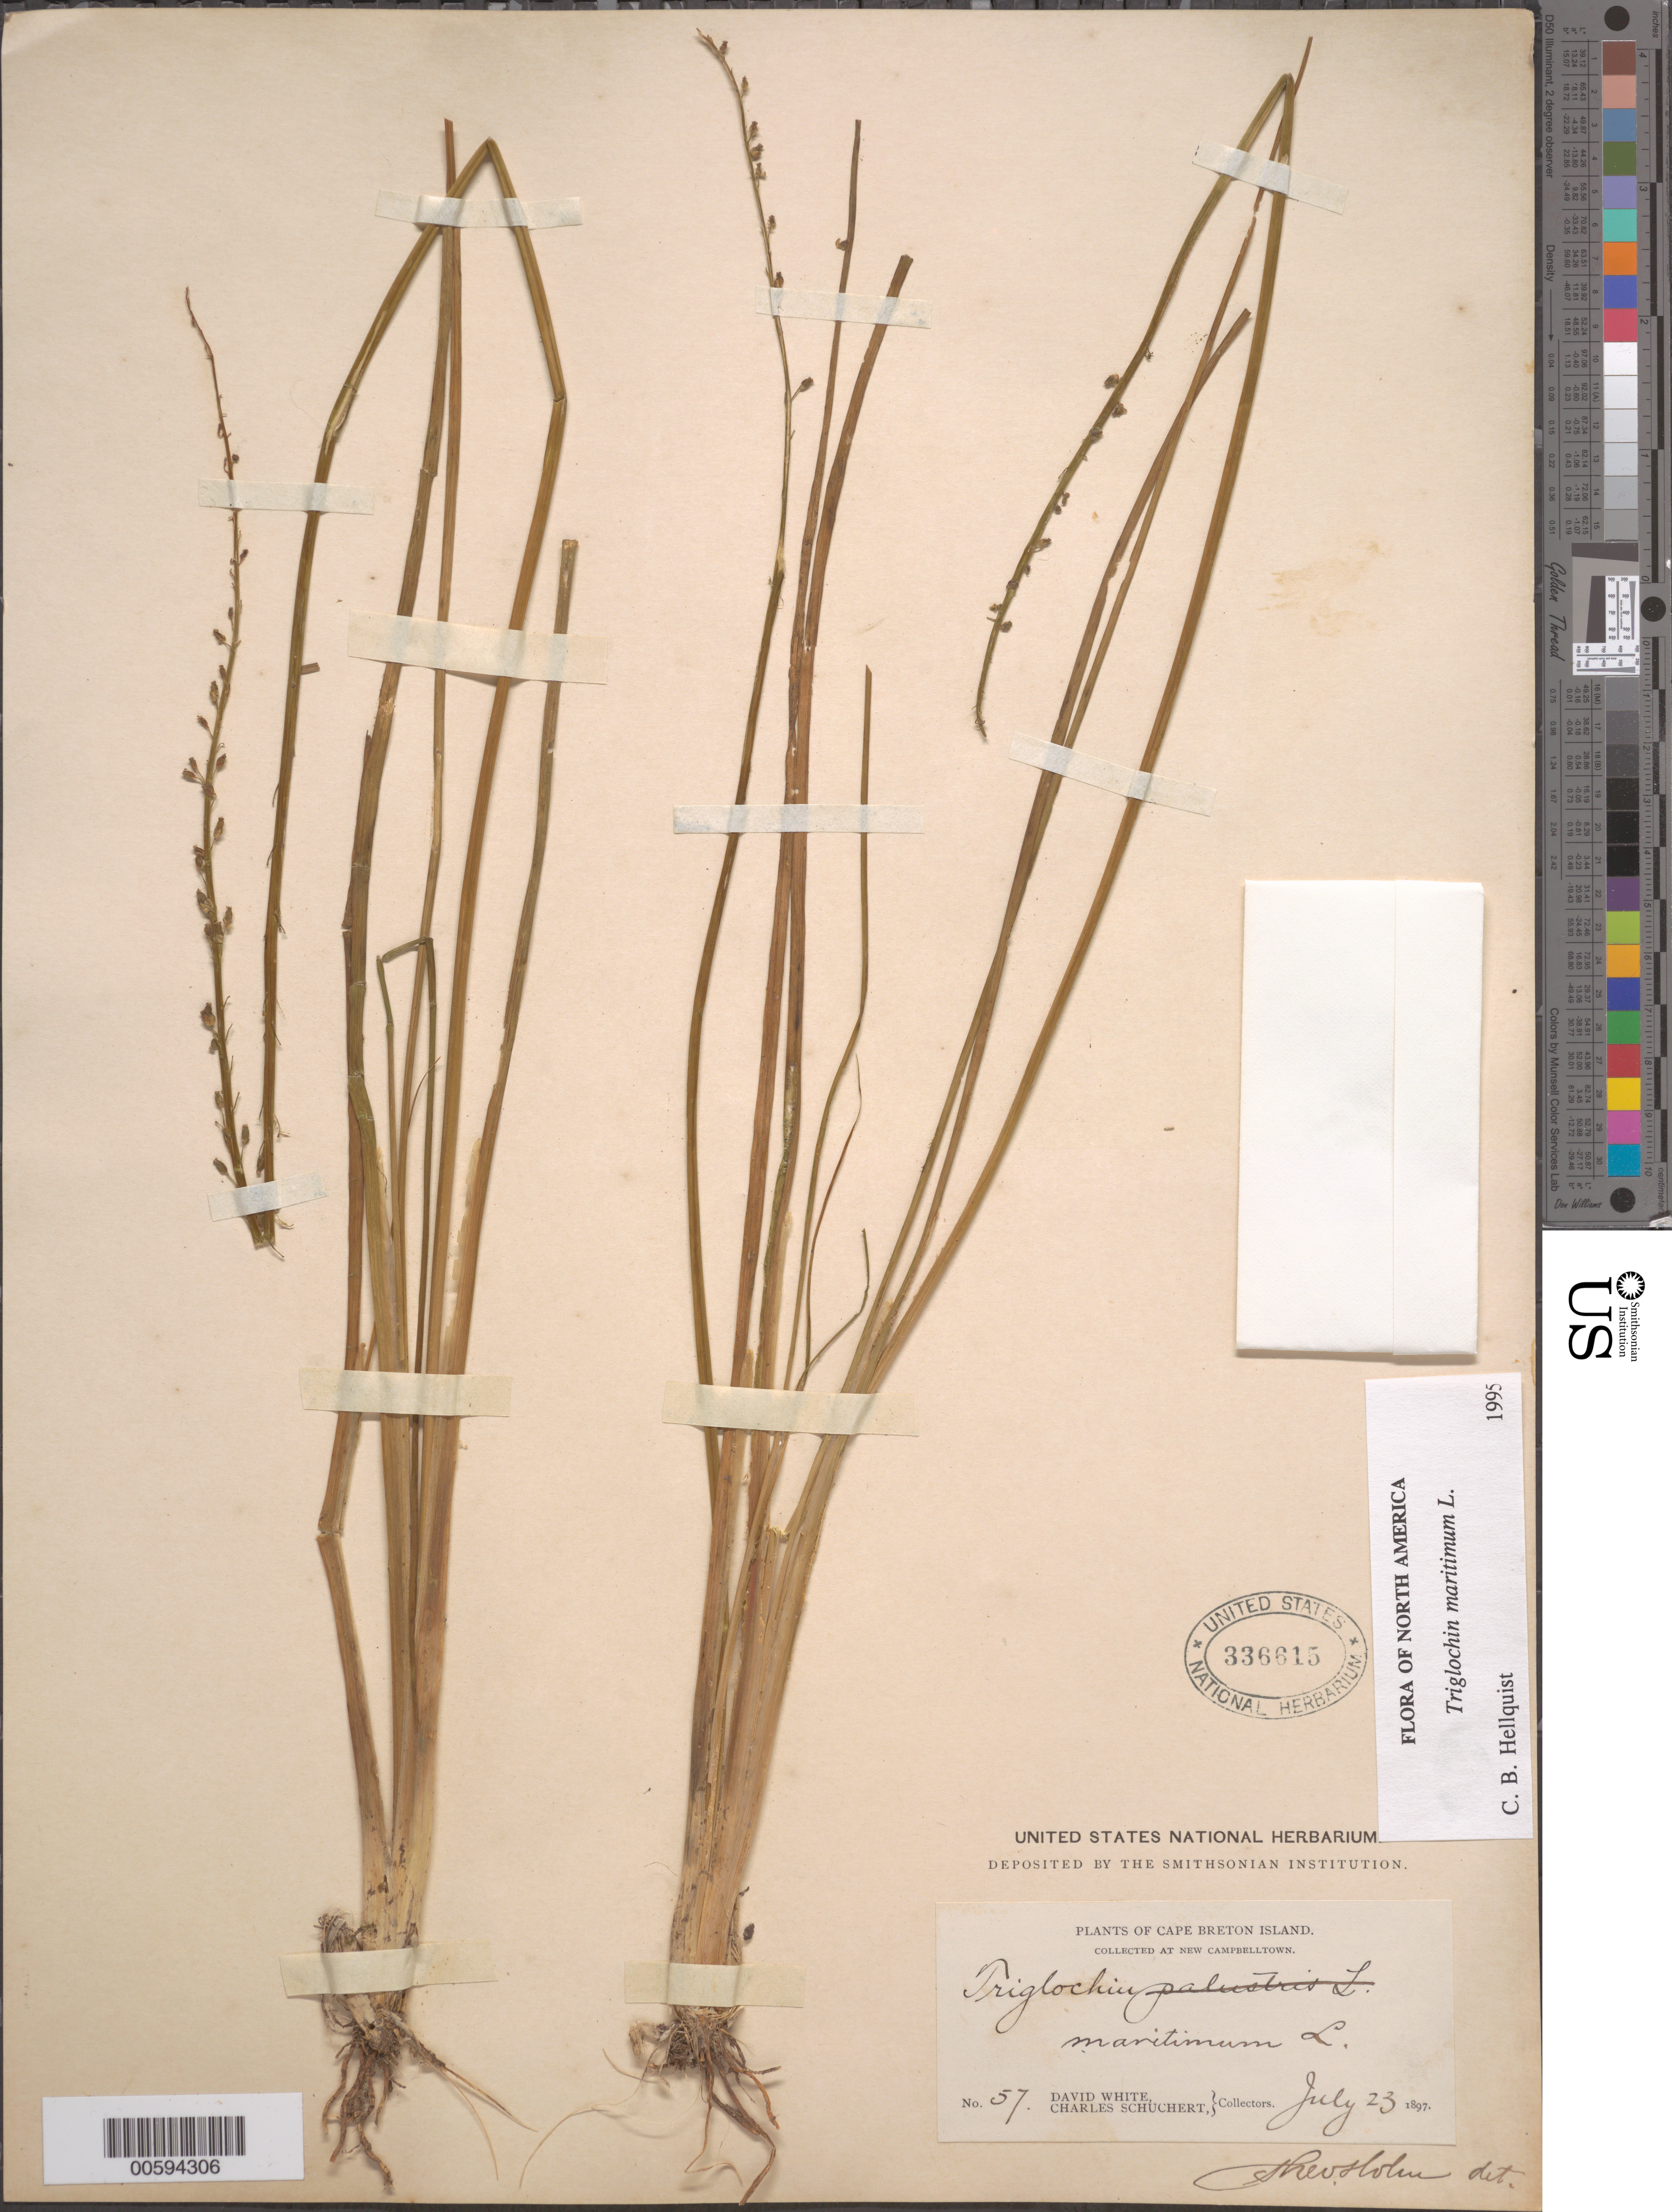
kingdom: Plantae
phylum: Tracheophyta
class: Liliopsida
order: Alismatales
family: Juncaginaceae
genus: Triglochin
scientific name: Triglochin maritima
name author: L.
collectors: D. White & C. Schuchert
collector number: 57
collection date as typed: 23 Jul 1897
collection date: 1897-07-23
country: Canada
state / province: Nova Scotia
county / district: Victoria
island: Cape Breton Island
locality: New Campbellton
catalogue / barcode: US 336615